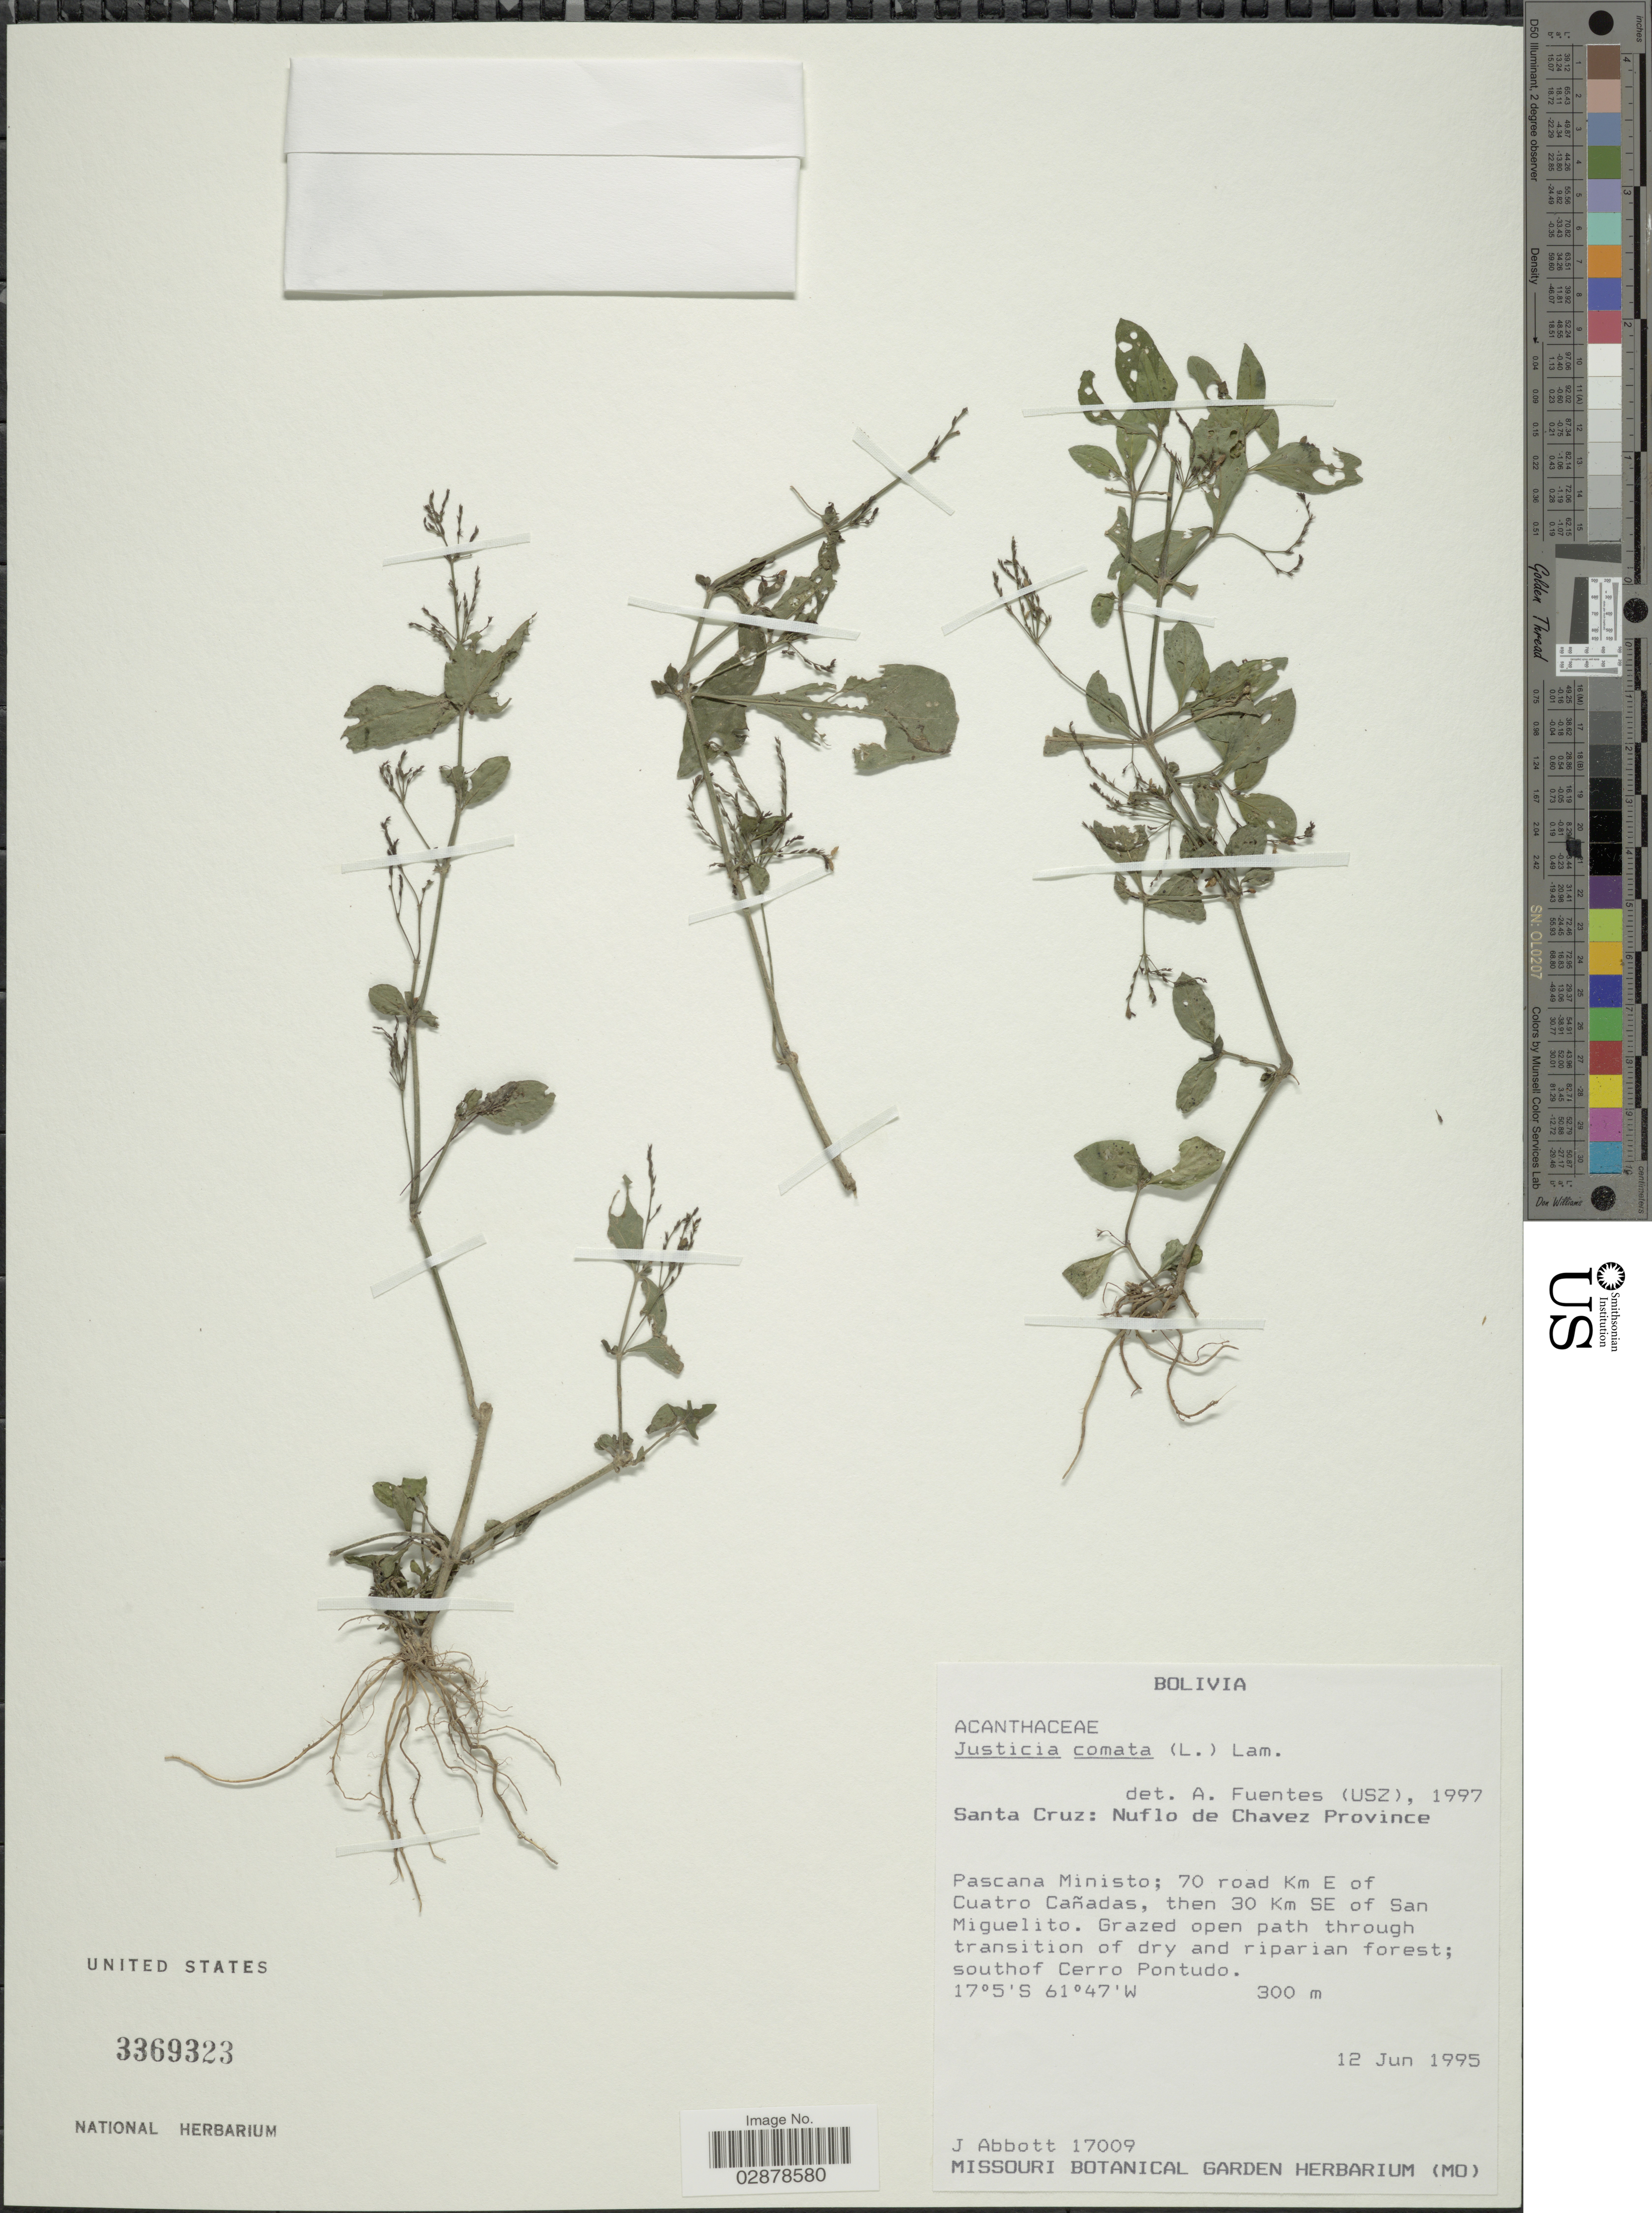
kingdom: Plantae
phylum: Tracheophyta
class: Magnoliopsida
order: Lamiales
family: Acanthaceae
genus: Justicia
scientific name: Justicia comata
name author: (L.) Lam.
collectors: J. Abbott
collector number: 17009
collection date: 1995-06-12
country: Bolivia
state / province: Santa Cruz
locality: Nuflo de Chavez Province, Pascana Ministo: 70 road Km E of Cuatro Cañadas, then 30 Km SE of San Miguelito, south of Cerro Pontudo.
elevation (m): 300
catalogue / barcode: US 3369323